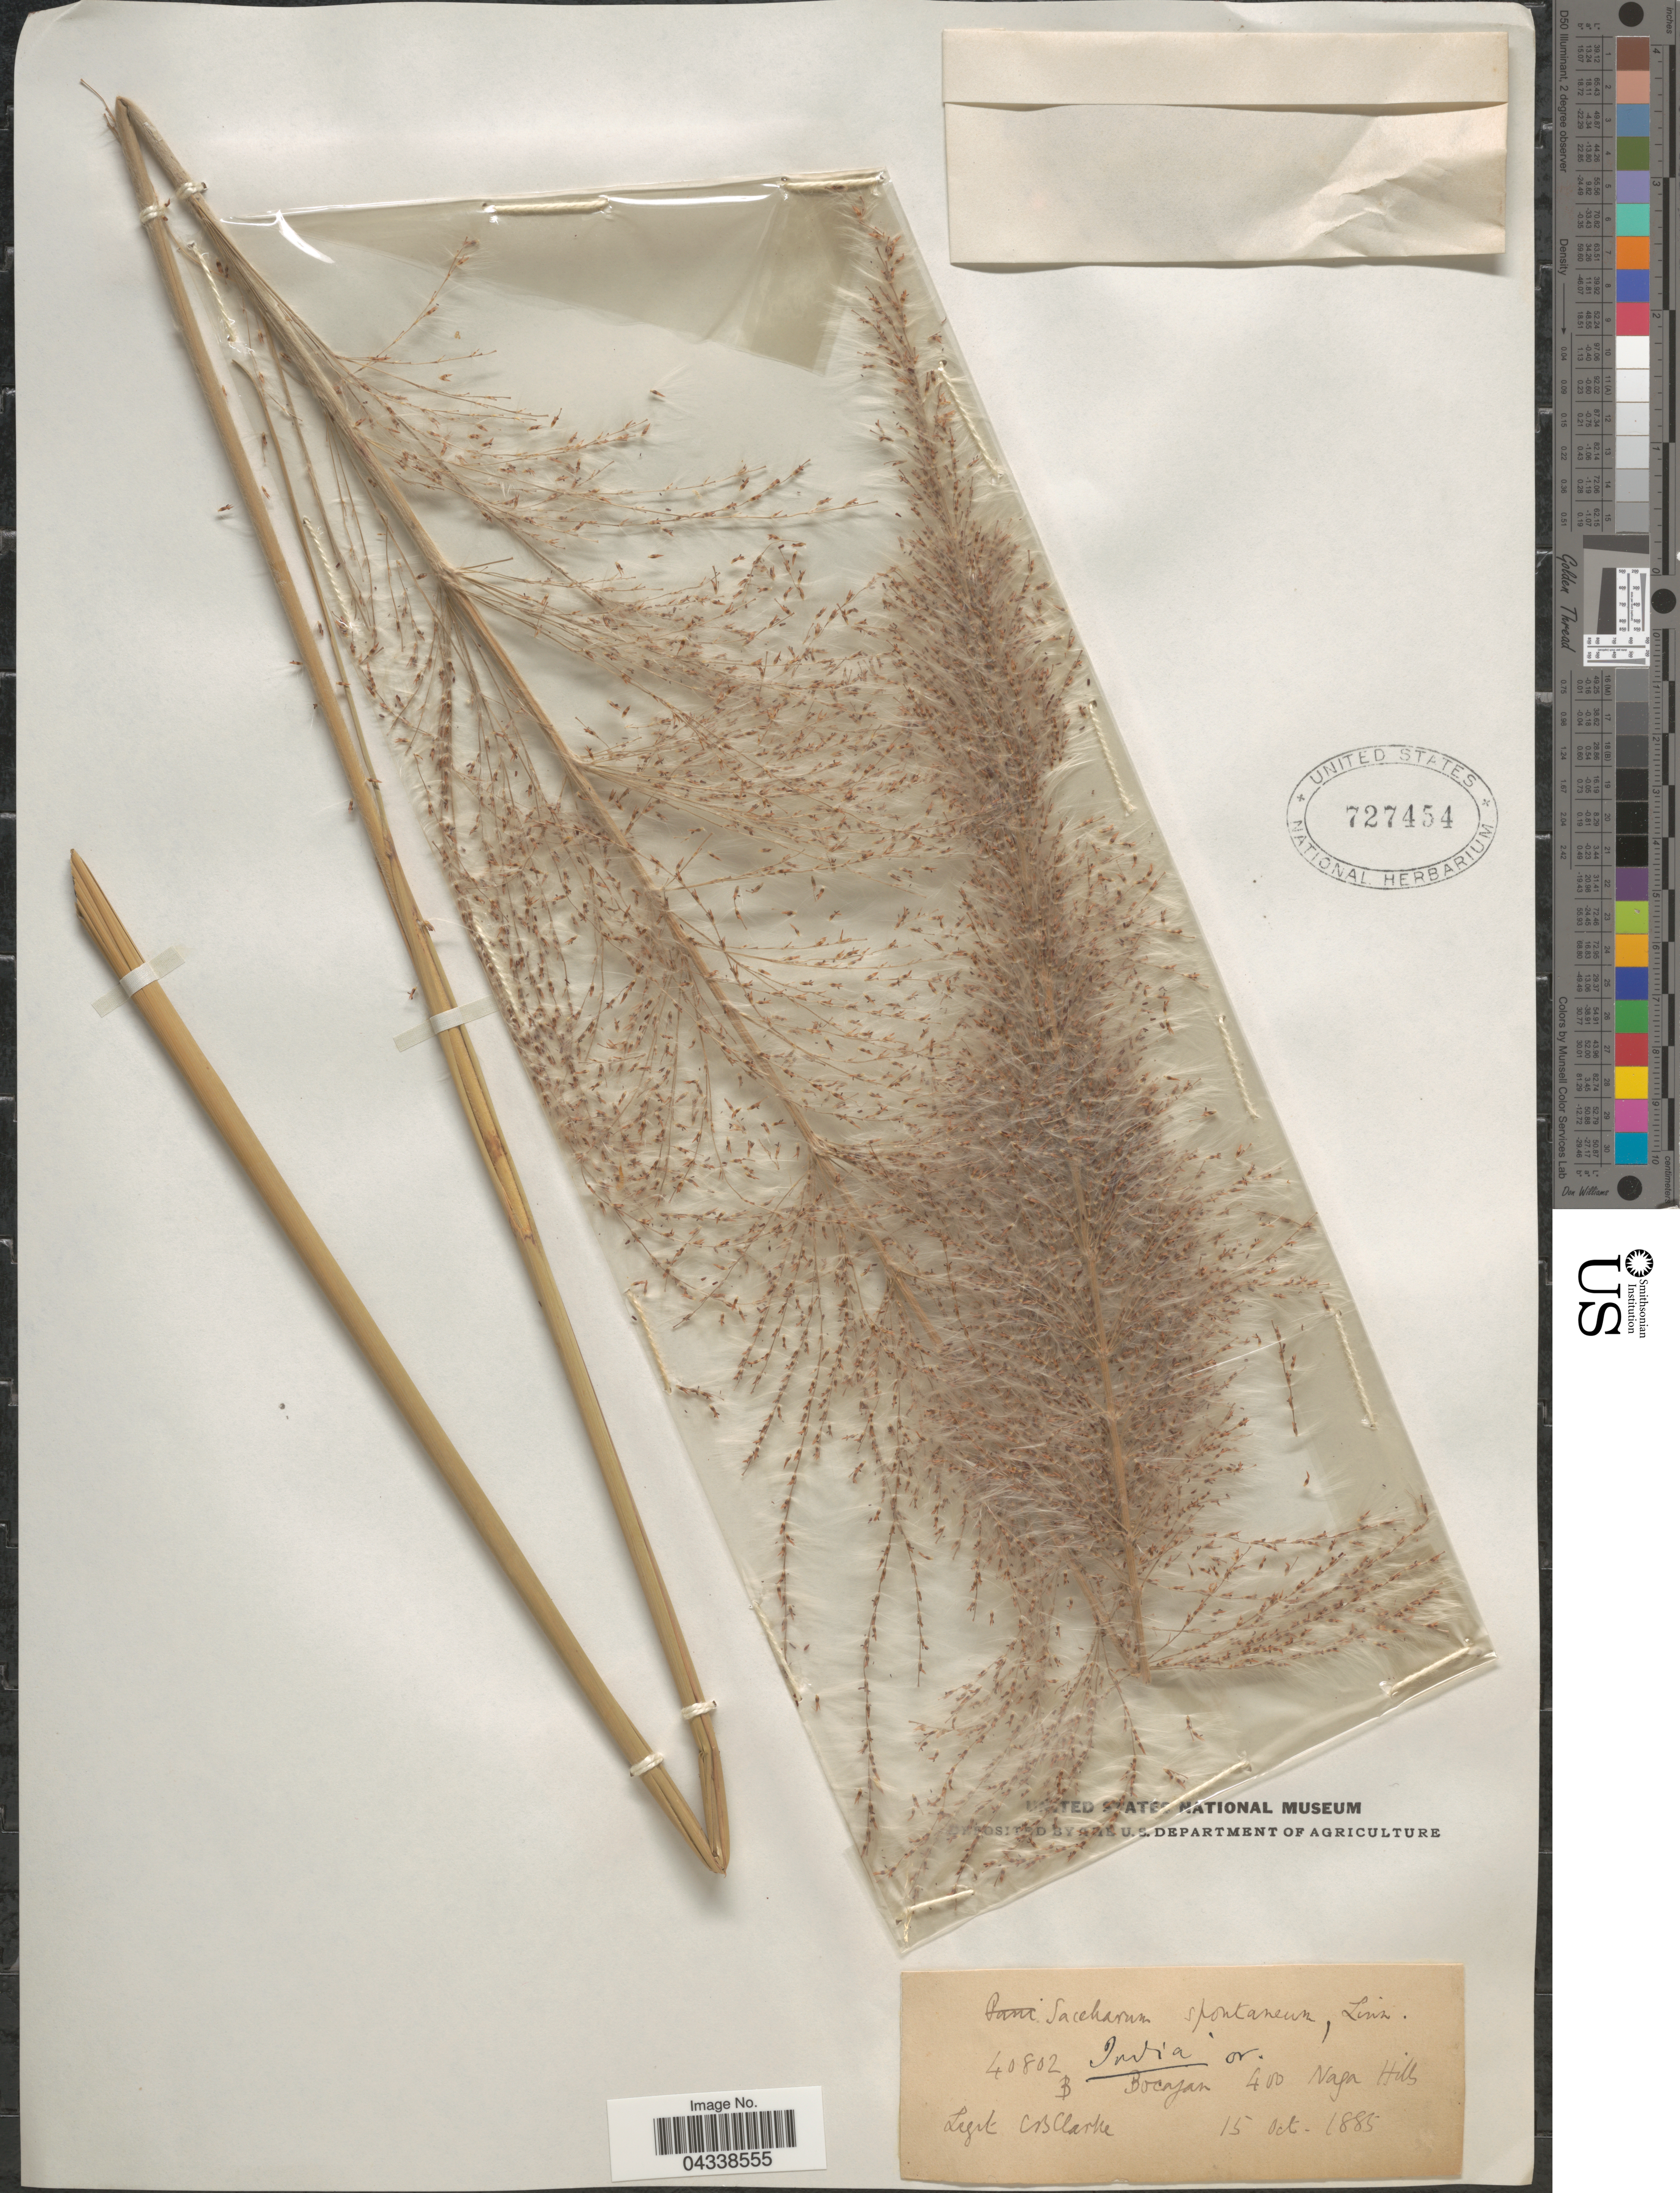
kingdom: Plantae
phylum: Tracheophyta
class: Liliopsida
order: Poales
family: Poaceae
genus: Saccharum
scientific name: Saccharum spontaneum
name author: L.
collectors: C. B. Clarke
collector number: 40802B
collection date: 1885-10-15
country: India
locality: India or. Bocajan. Naga Hills.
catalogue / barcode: US 727454